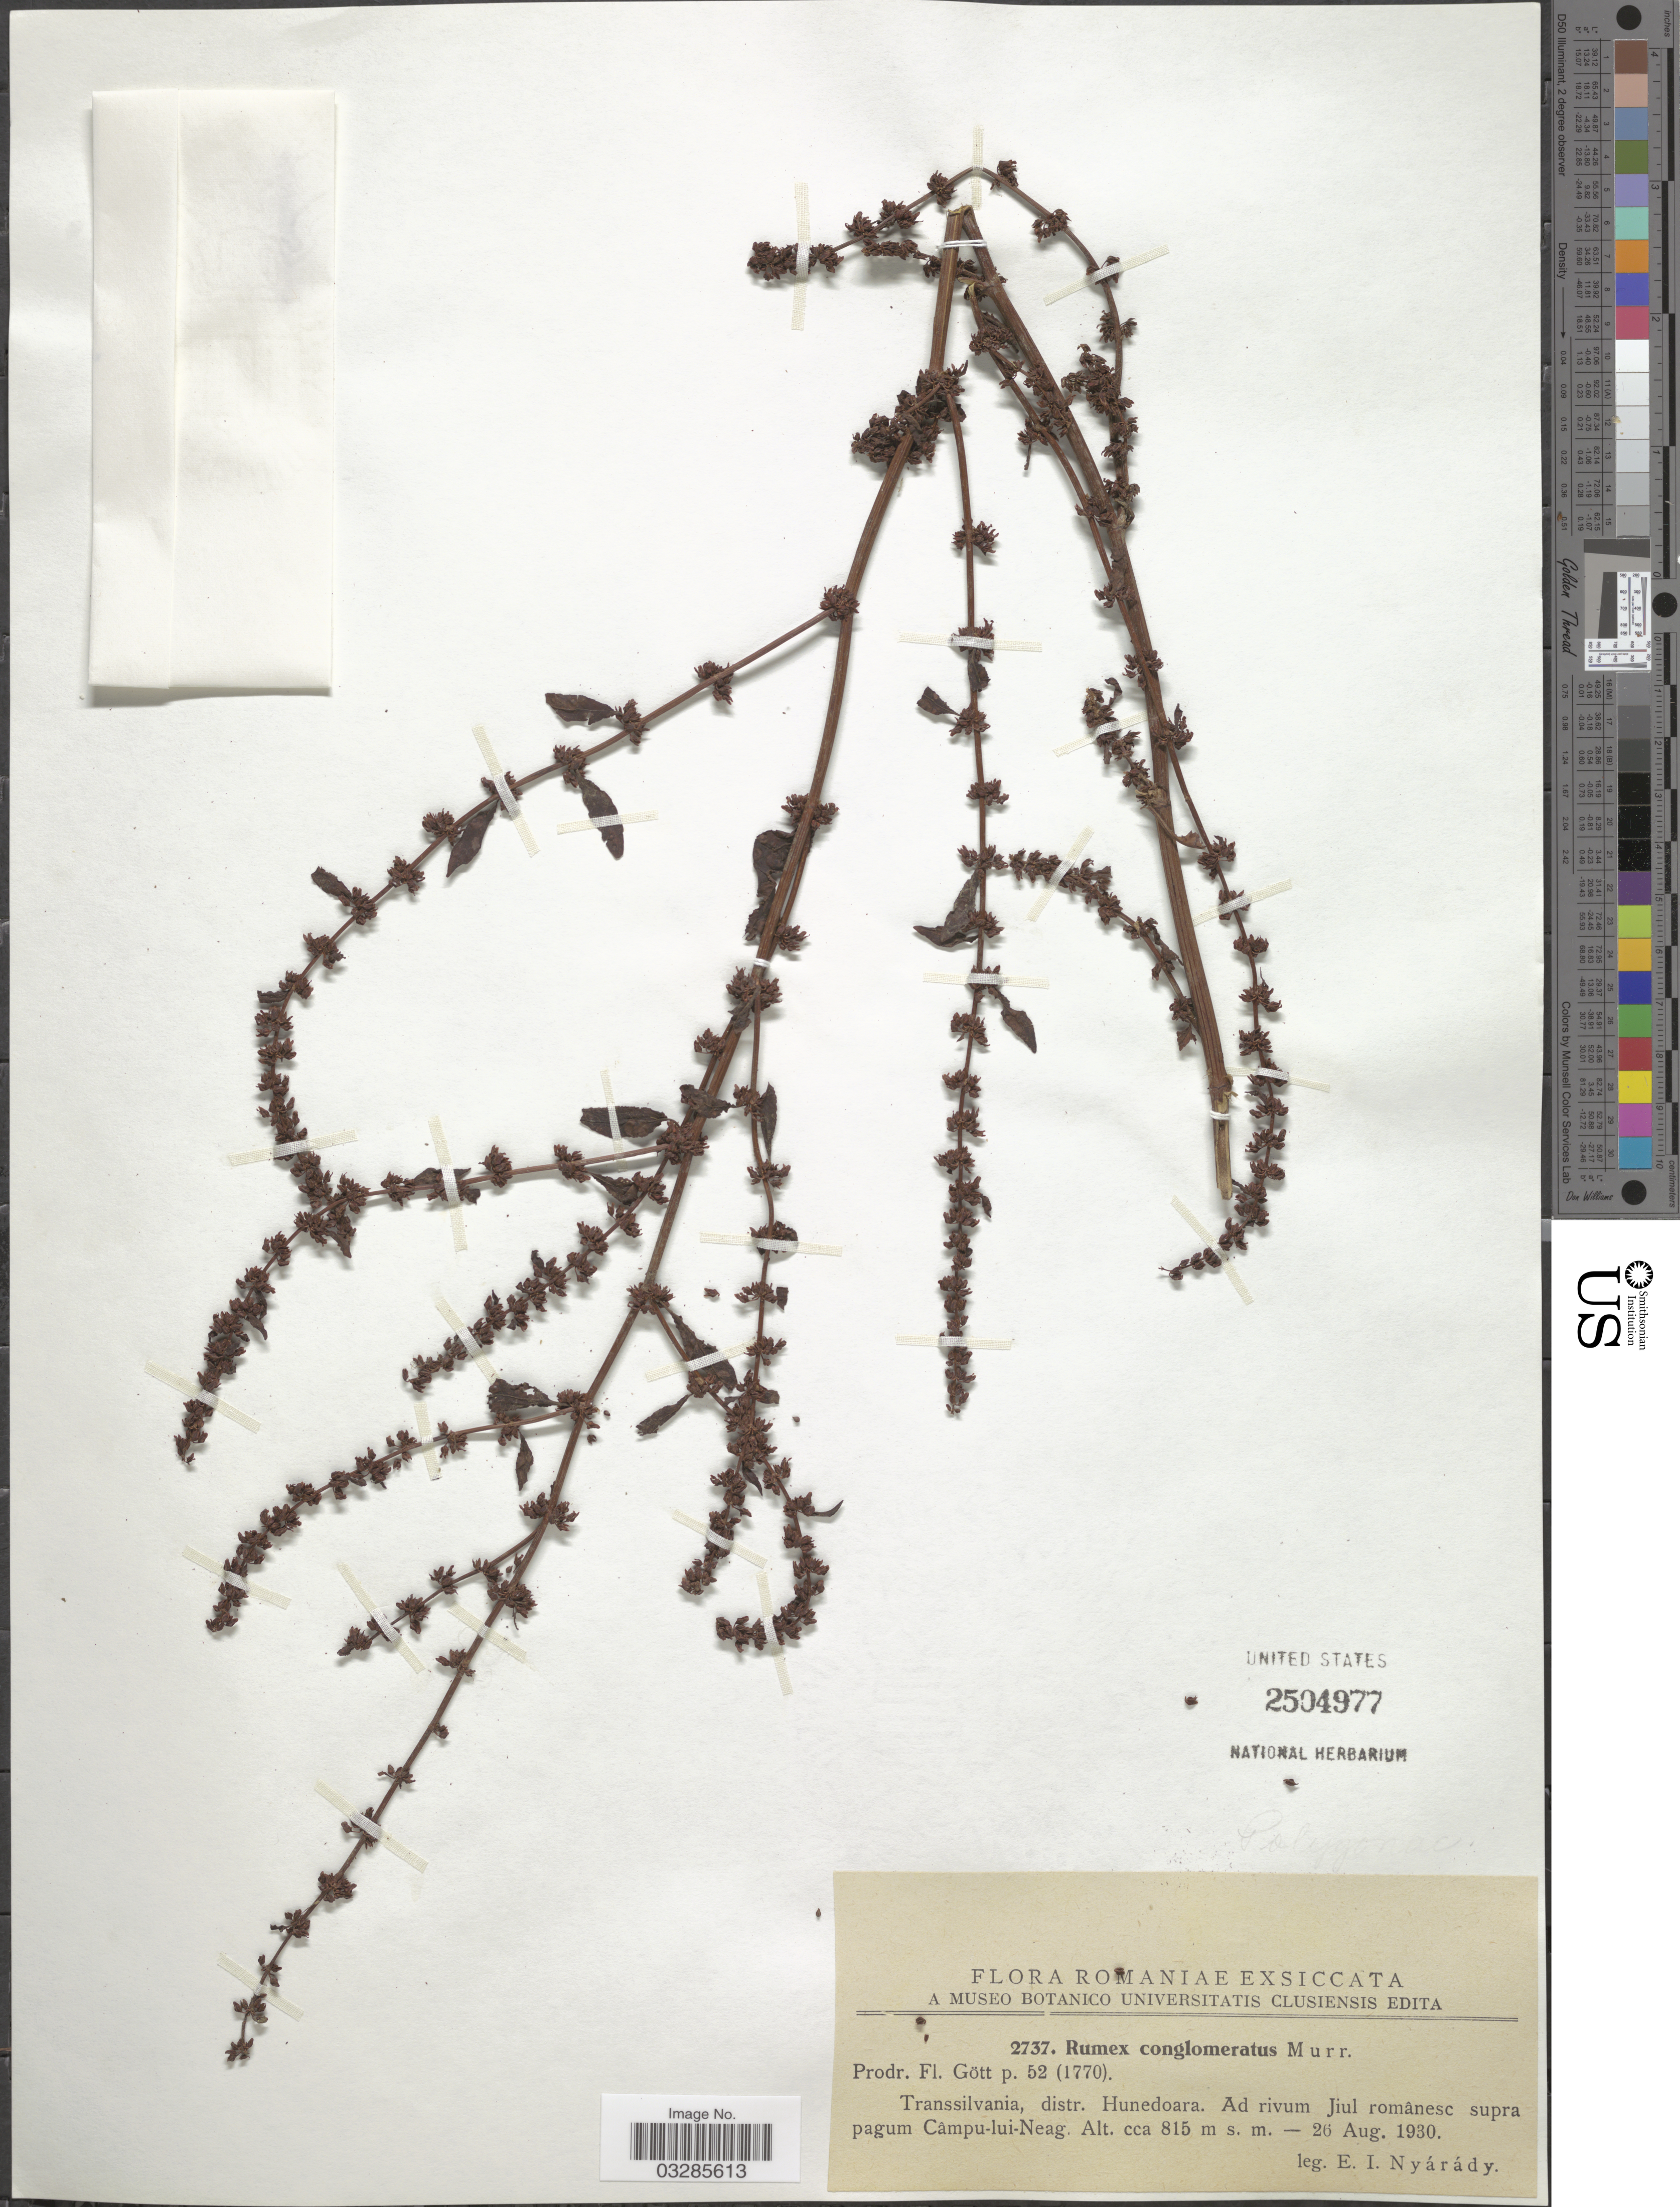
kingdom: Plantae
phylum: Tracheophyta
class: Magnoliopsida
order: Caryophyllales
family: Polygonaceae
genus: Rumex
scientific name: Rumex conglomeratus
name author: Murray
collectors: E. Nyárády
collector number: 2737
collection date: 1930-08-26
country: Romania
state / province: Hunedoara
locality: Transsilvania, distr. Hunedoara. Ad rivum Jiul românesc supra pagum Câmpu-lui-Neag.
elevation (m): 815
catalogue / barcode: US 2504977